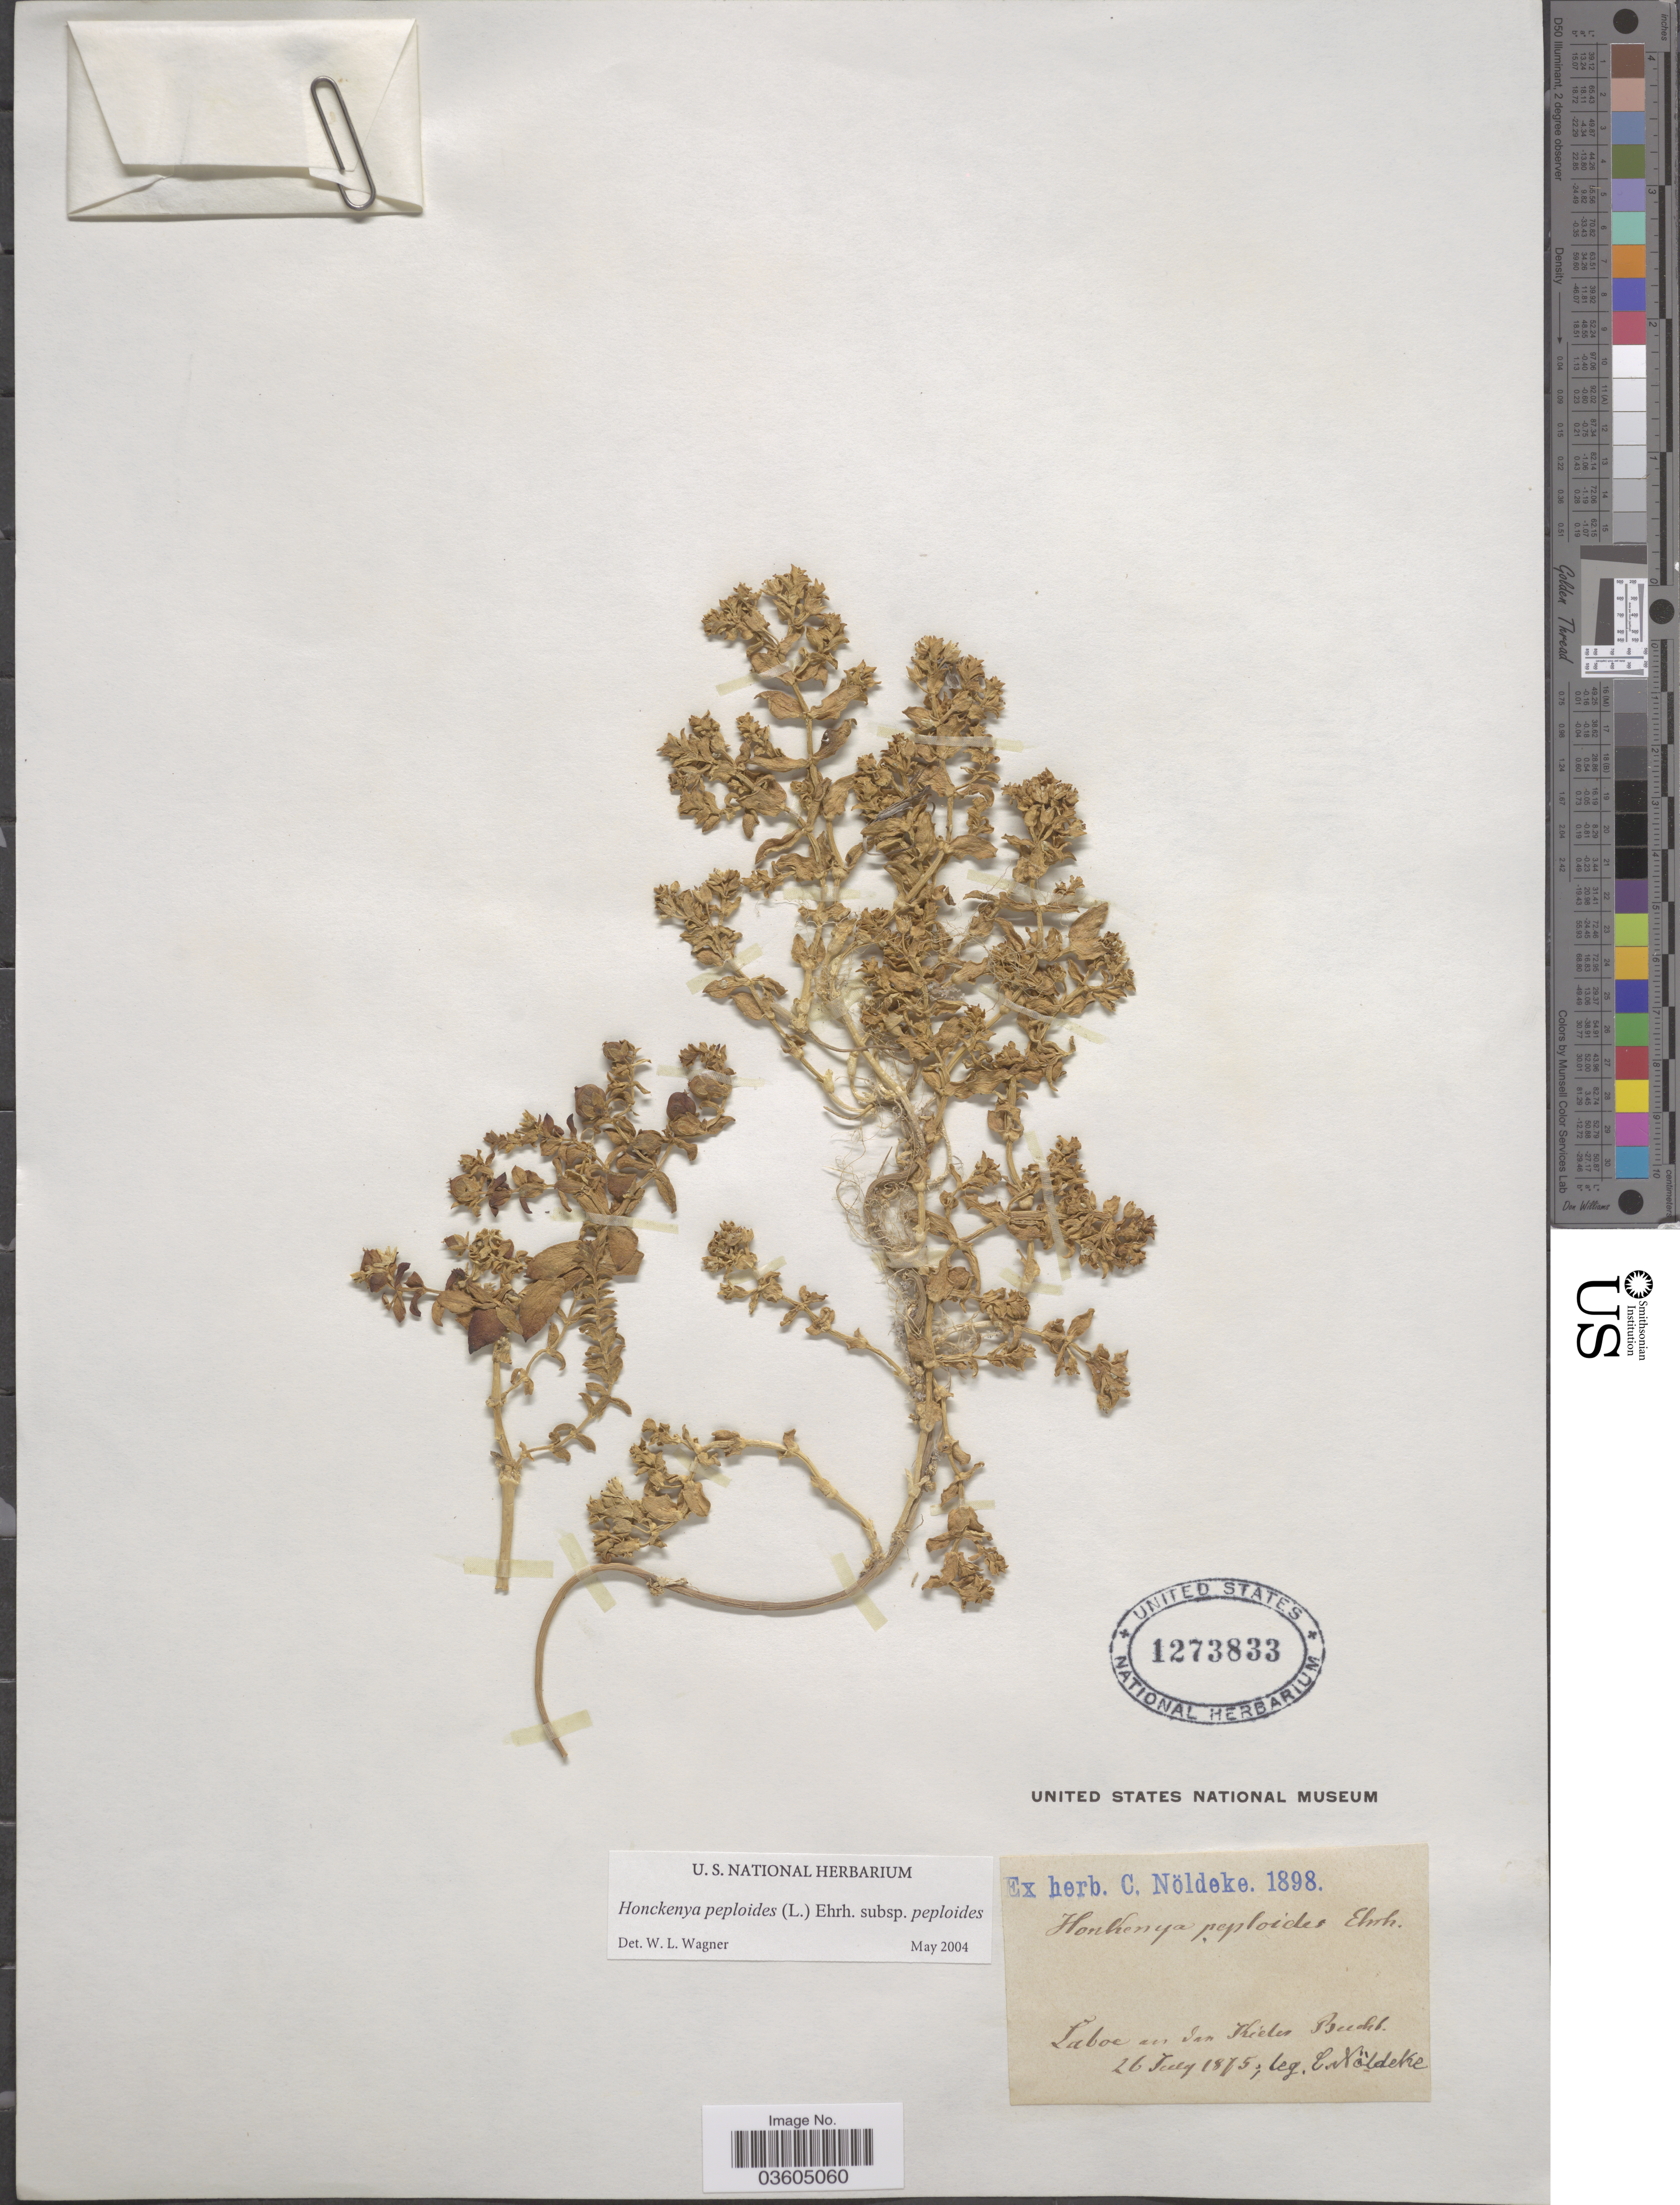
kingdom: Plantae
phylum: Tracheophyta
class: Magnoliopsida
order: Caryophyllales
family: Caryophyllaceae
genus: Honckenya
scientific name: Honckenya peploides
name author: (L.) Ehrh.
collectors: C. Noldeke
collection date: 1875-07-26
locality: Laboe in [interpreted] San [interpreted] Kieles [interpreted] Buchl.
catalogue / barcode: US 1273833